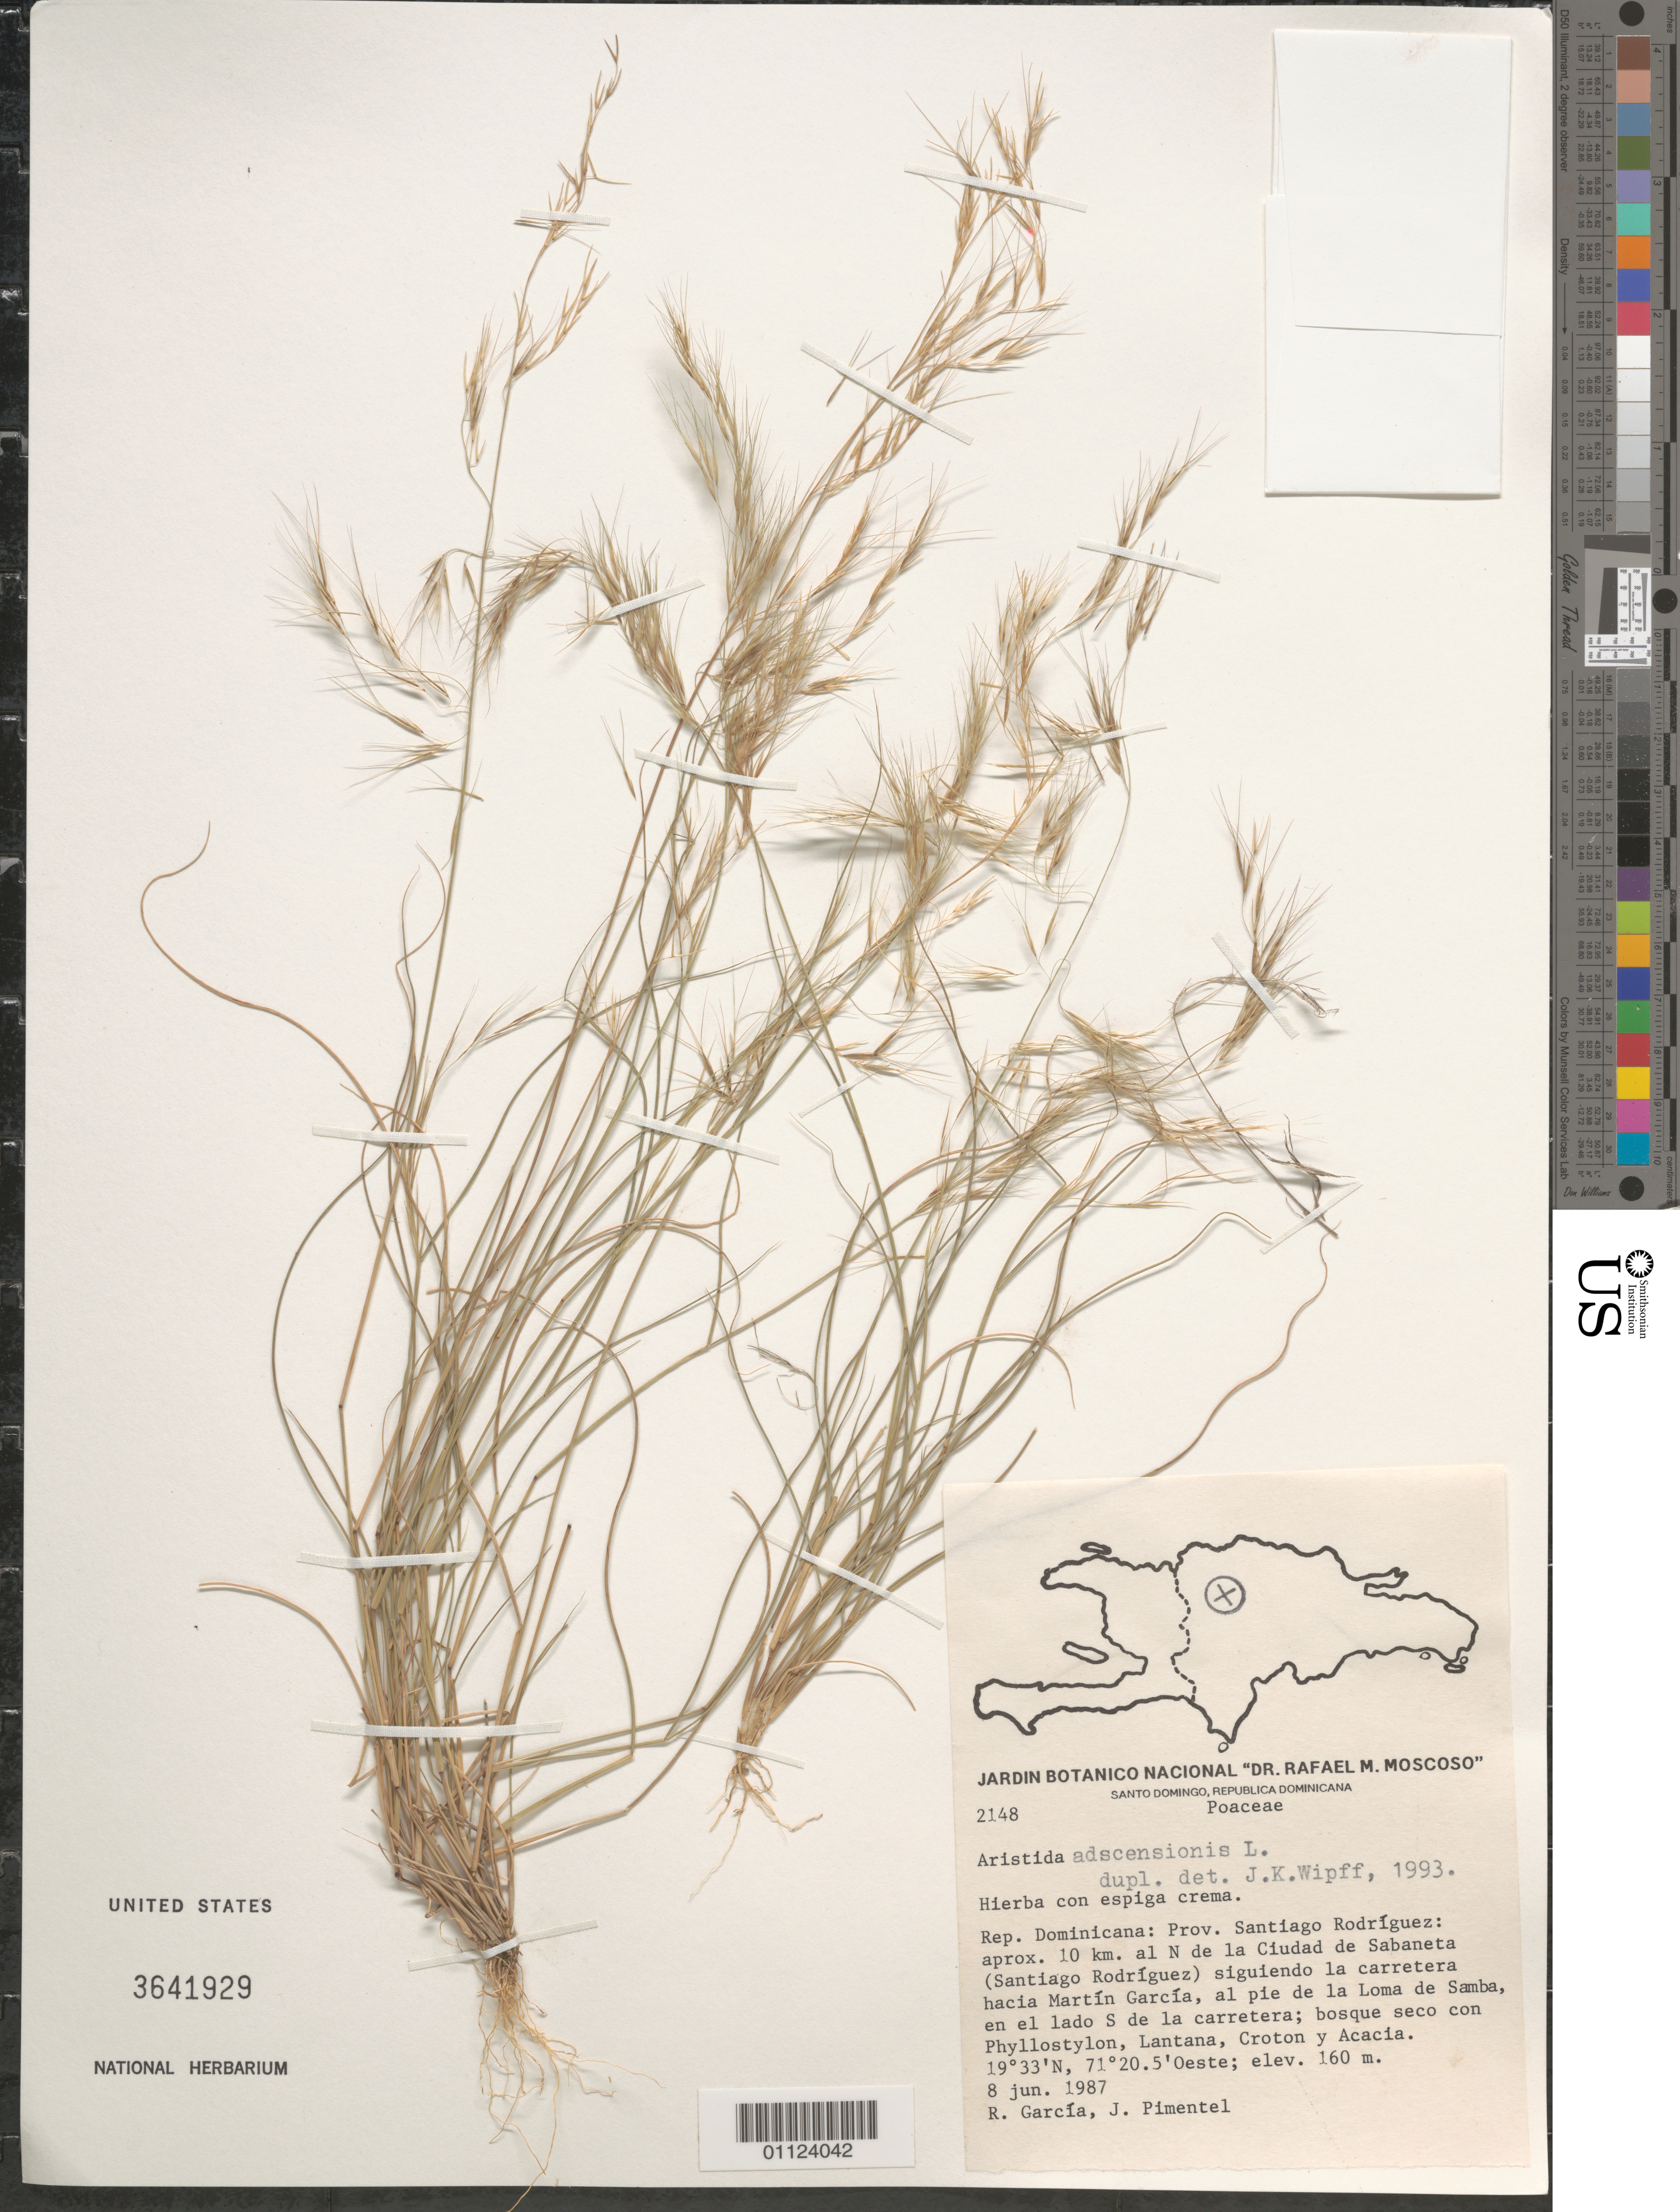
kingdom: Plantae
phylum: Tracheophyta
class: Liliopsida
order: Poales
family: Poaceae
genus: Aristida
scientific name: Aristida adscensionis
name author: L.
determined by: Wipff, J. K.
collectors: R. G. García & J. Pimentel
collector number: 2148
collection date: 1987-06-08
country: Dominican Republic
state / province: Santiago Rodriguez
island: Hispaniola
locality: Ciudad de Sabaneta (Santiago Rodríguez), 10 km al N; siguiendo la carretera hacia Martín García, al pie de la Loma de Samba, en el lado S de la carretera.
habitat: Bosque seco con Phyllostylon, Lantana, Croton y Acacia.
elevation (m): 160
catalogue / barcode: US 3641929